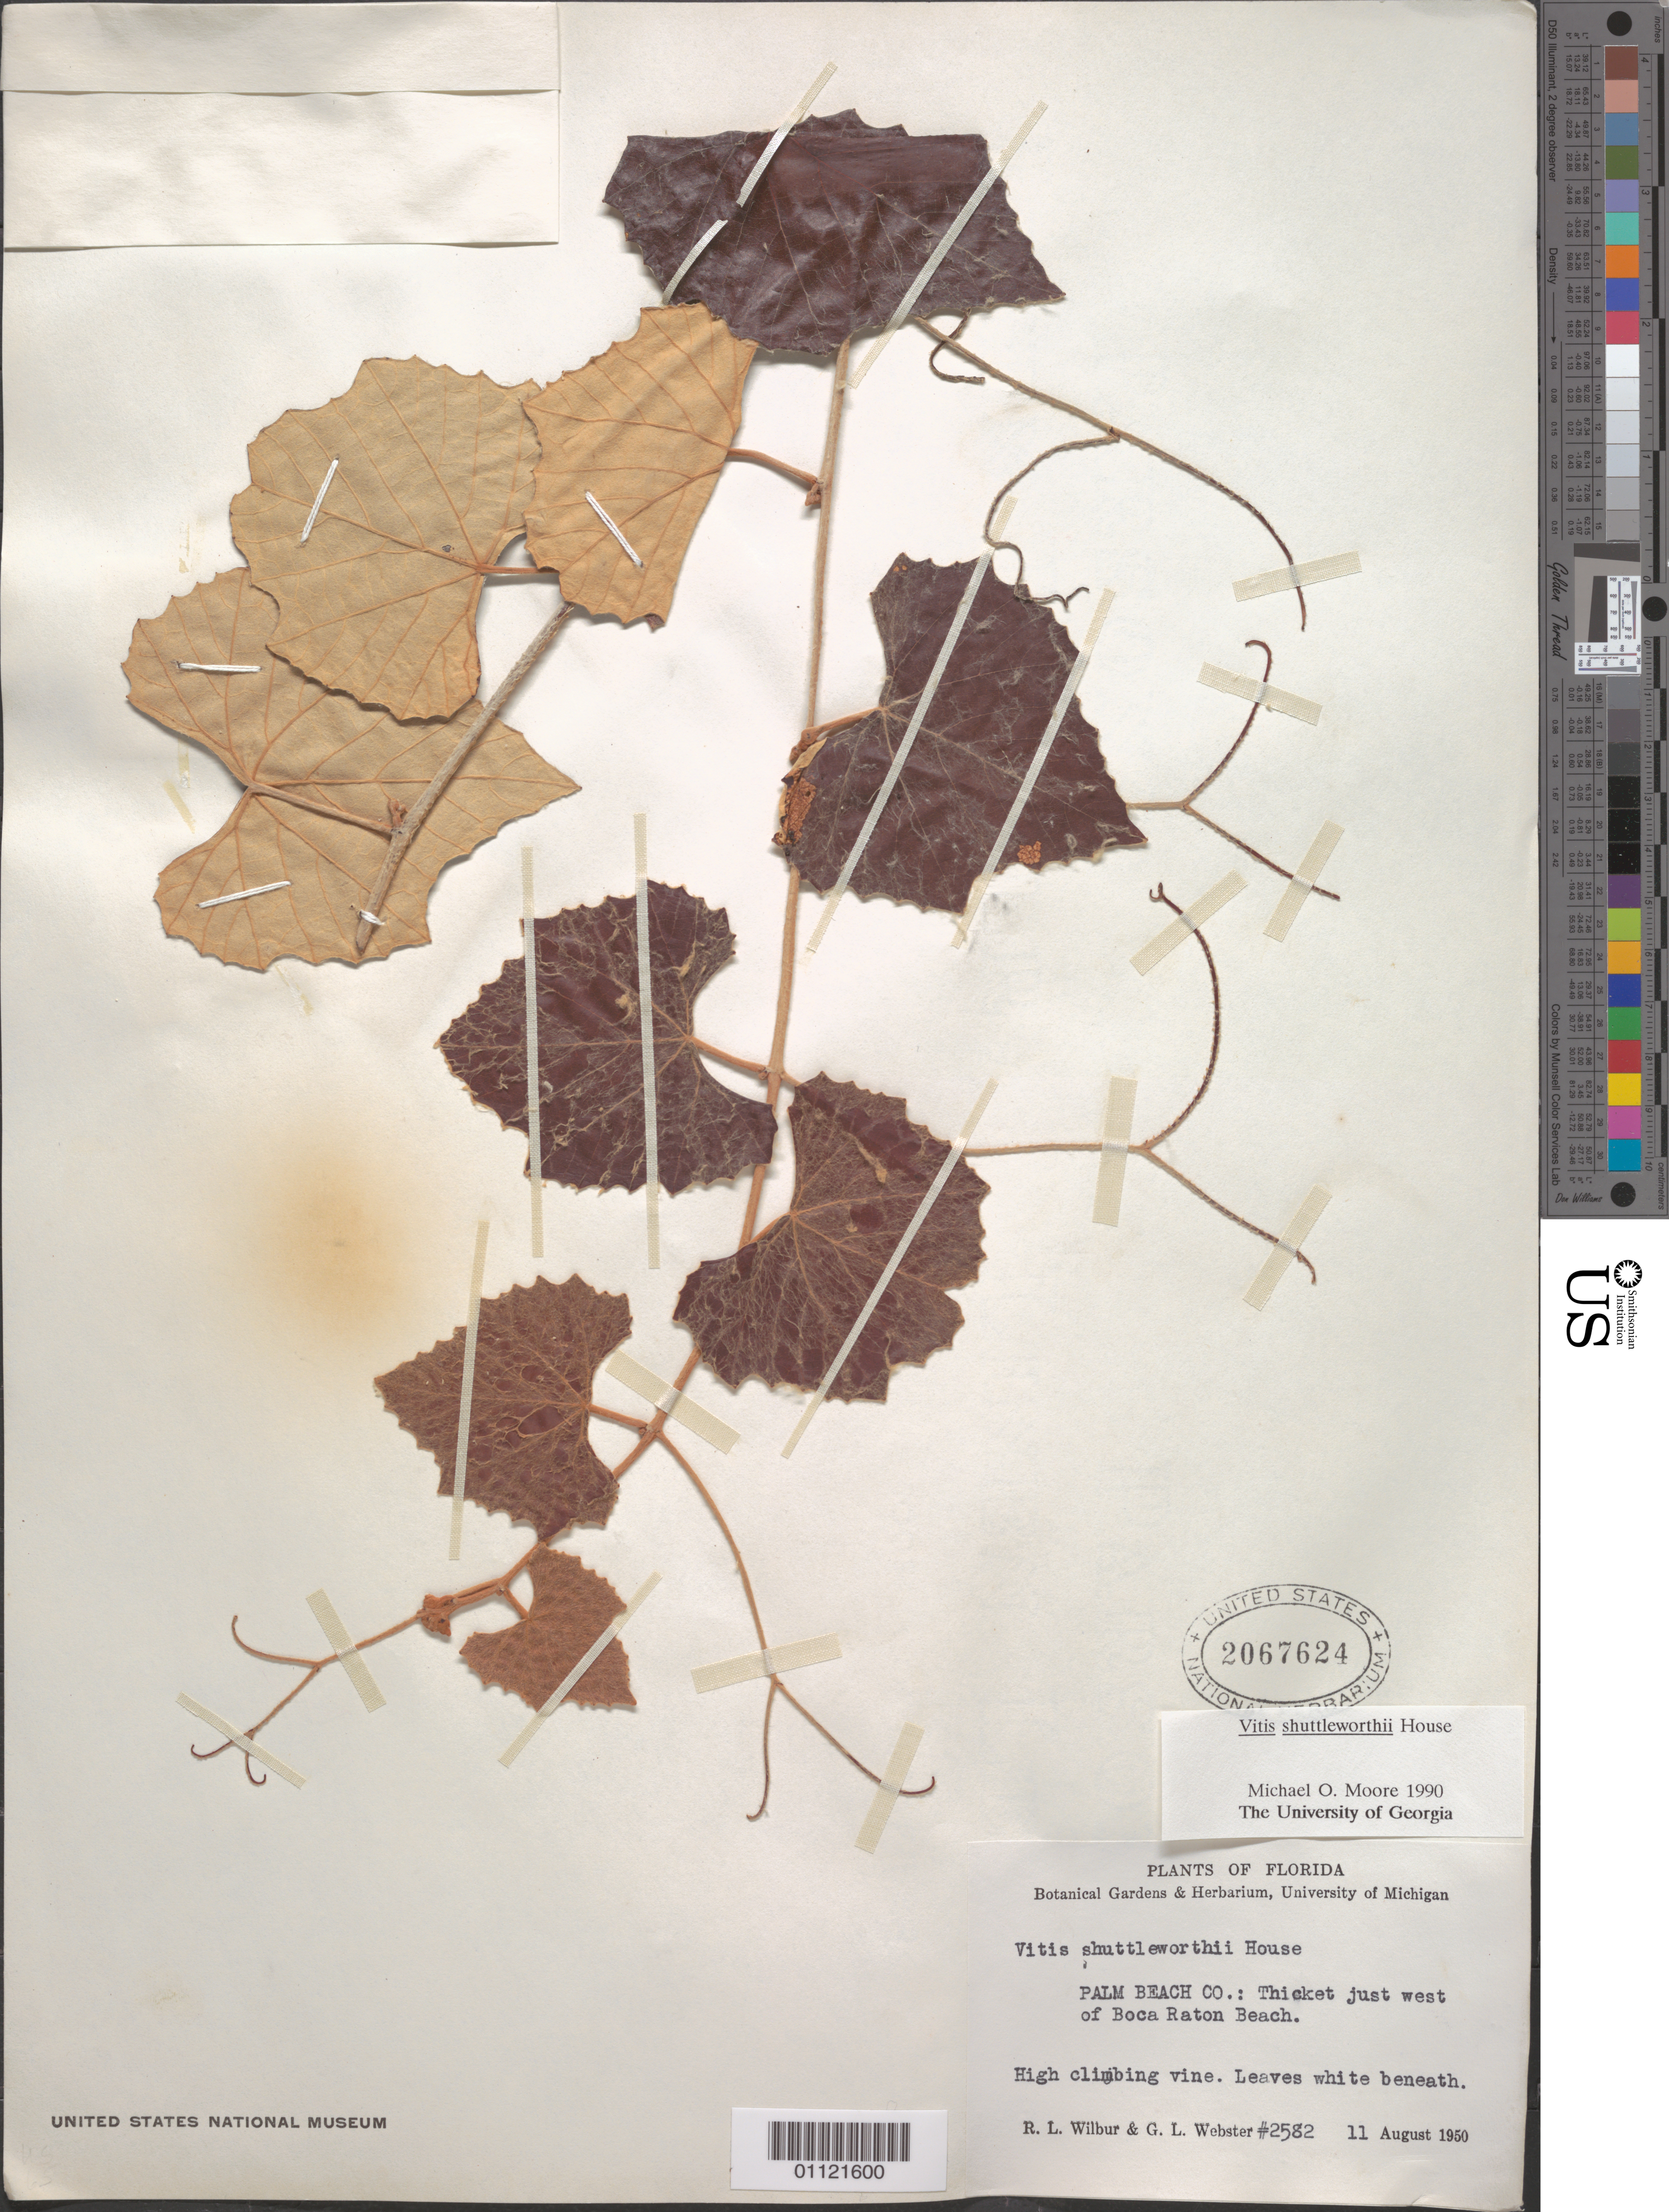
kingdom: Plantae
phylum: Tracheophyta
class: Magnoliopsida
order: Vitales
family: Vitaceae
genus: Vitis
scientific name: Vitis shuttleworthii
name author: House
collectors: R. L. Wilbur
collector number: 2582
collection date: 1950-08-11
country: United States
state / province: Florida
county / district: Palm Beach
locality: west of Boca Raton Beach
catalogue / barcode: US 2067624